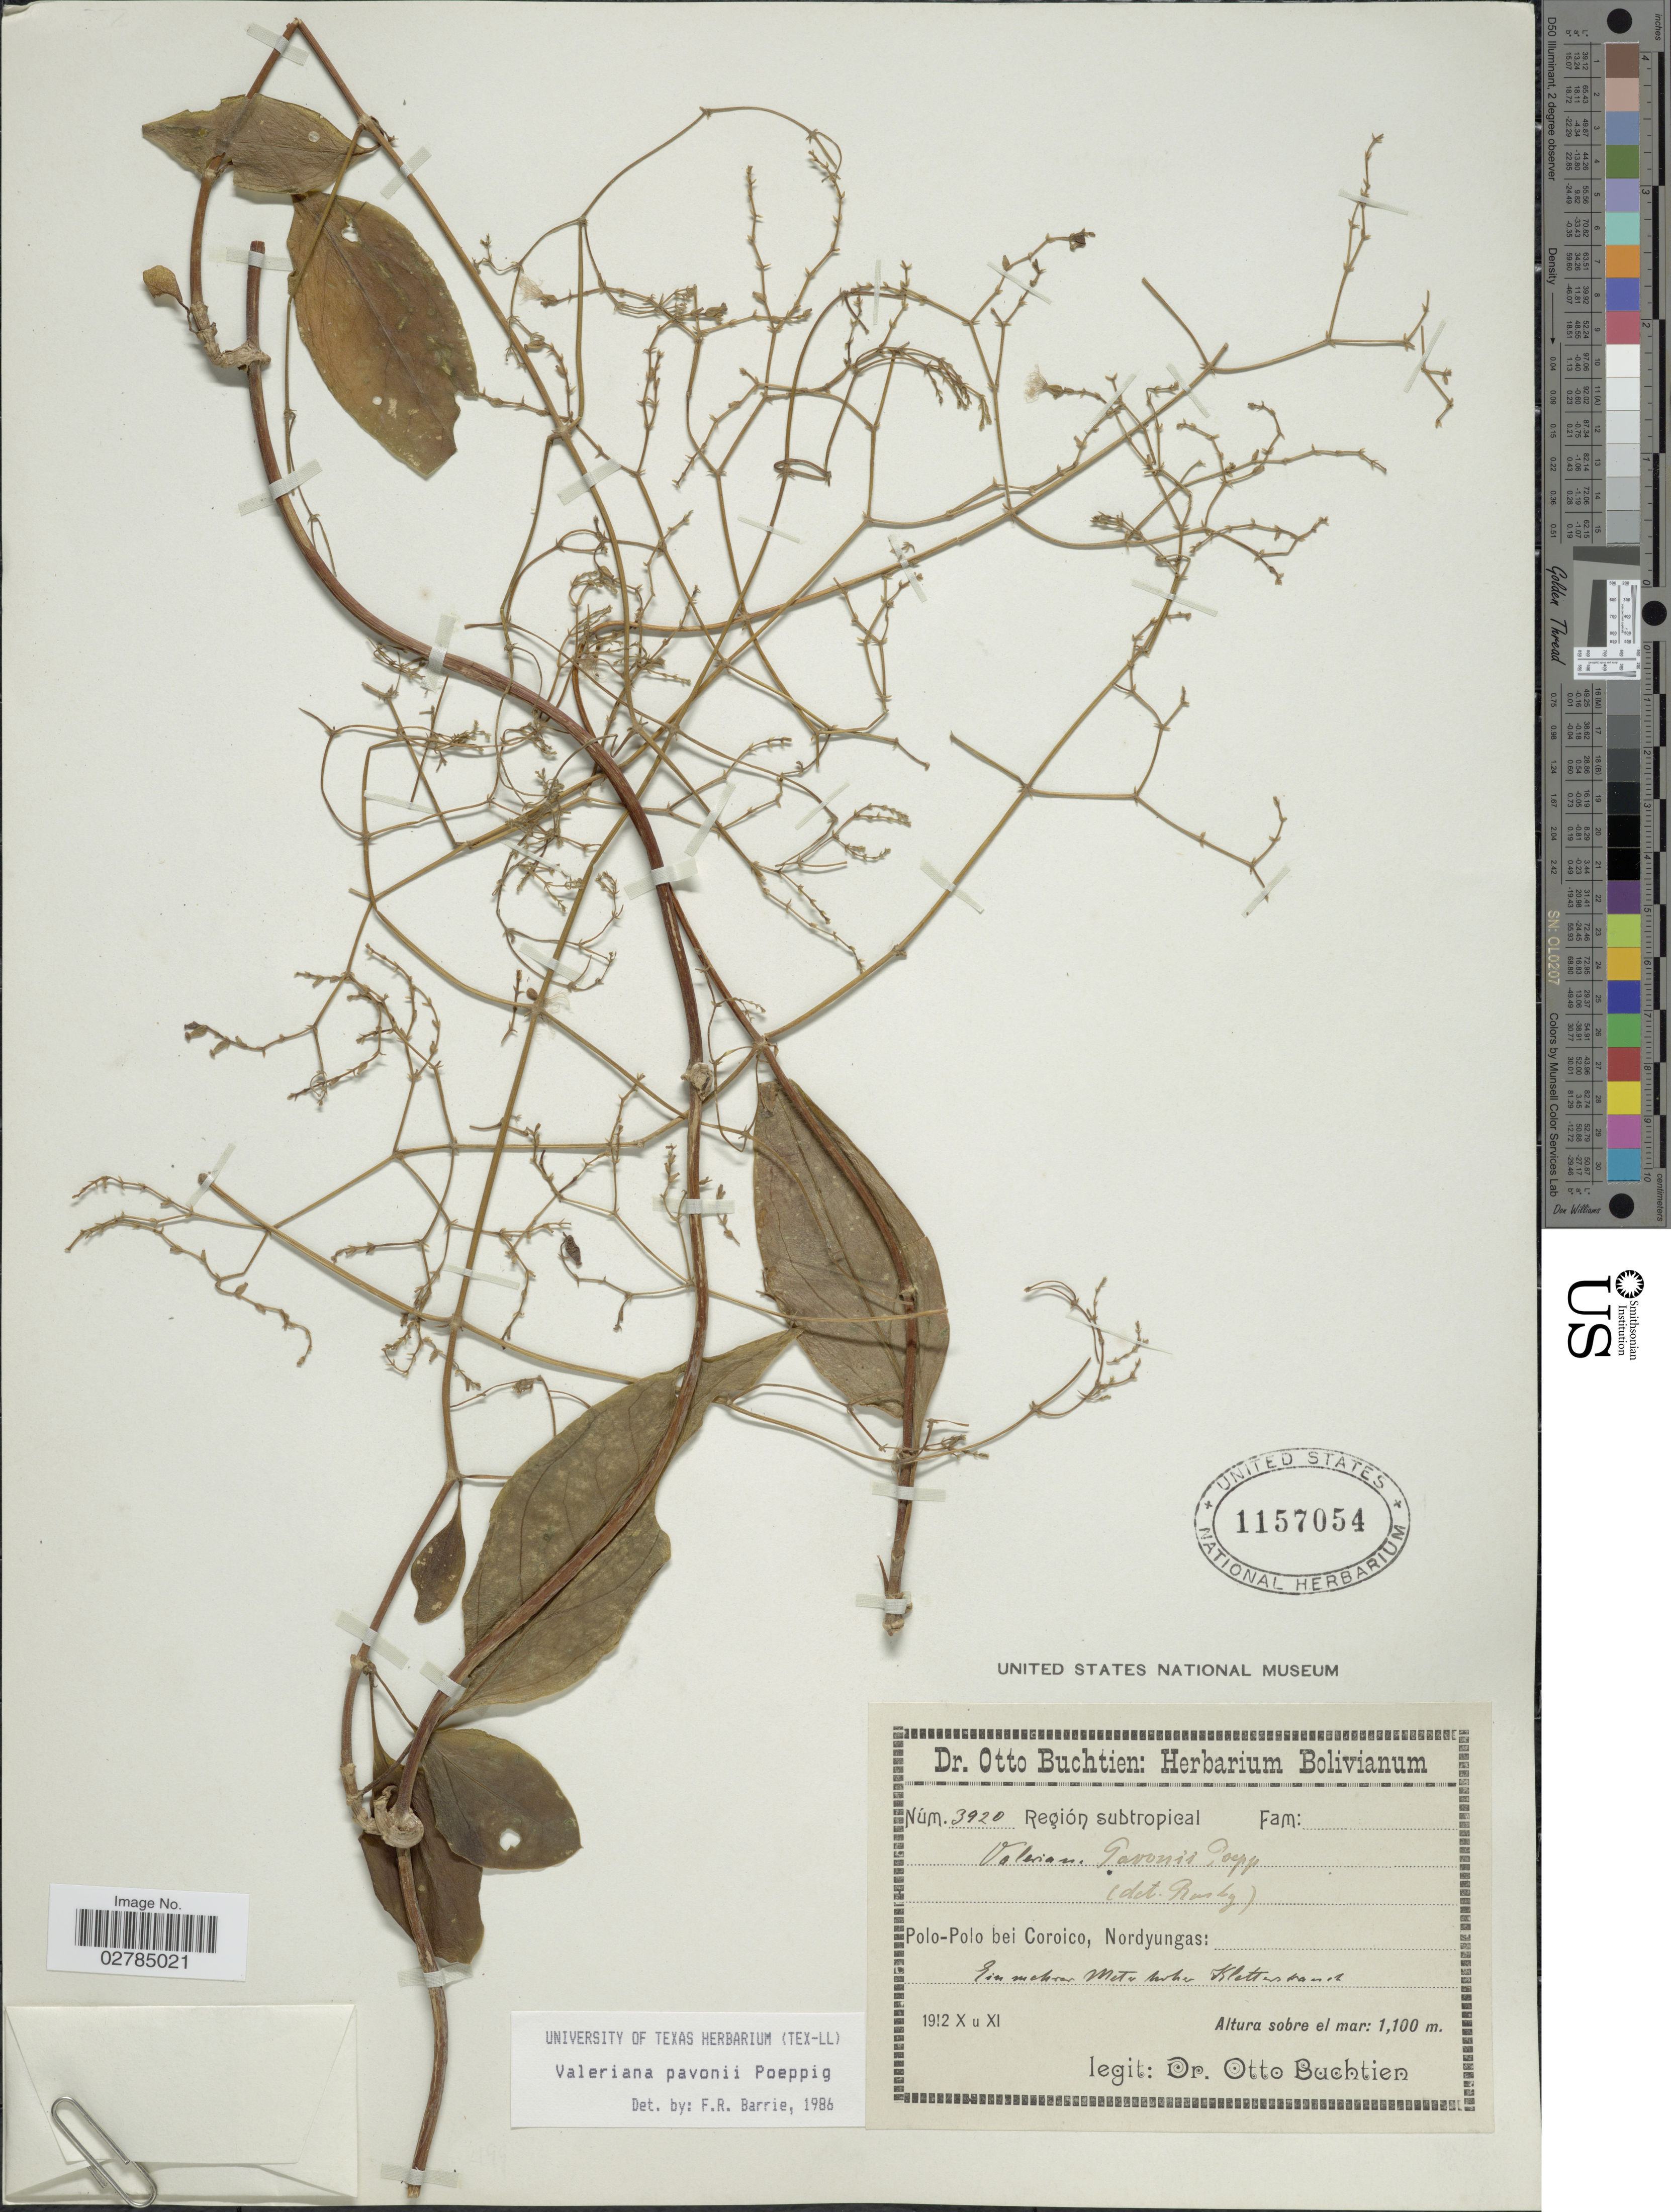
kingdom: Plantae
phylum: Tracheophyta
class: Magnoliopsida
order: Dipsacales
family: Caprifoliaceae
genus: Valeriana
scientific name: Valeriana pavonii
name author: Poepp.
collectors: O. Buchtien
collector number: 3920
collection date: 1912-10/1912-11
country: Bolivia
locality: Región Subtropical, Polo-Polo bei Coroico, Nordyungas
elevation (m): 1100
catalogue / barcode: US 1157054